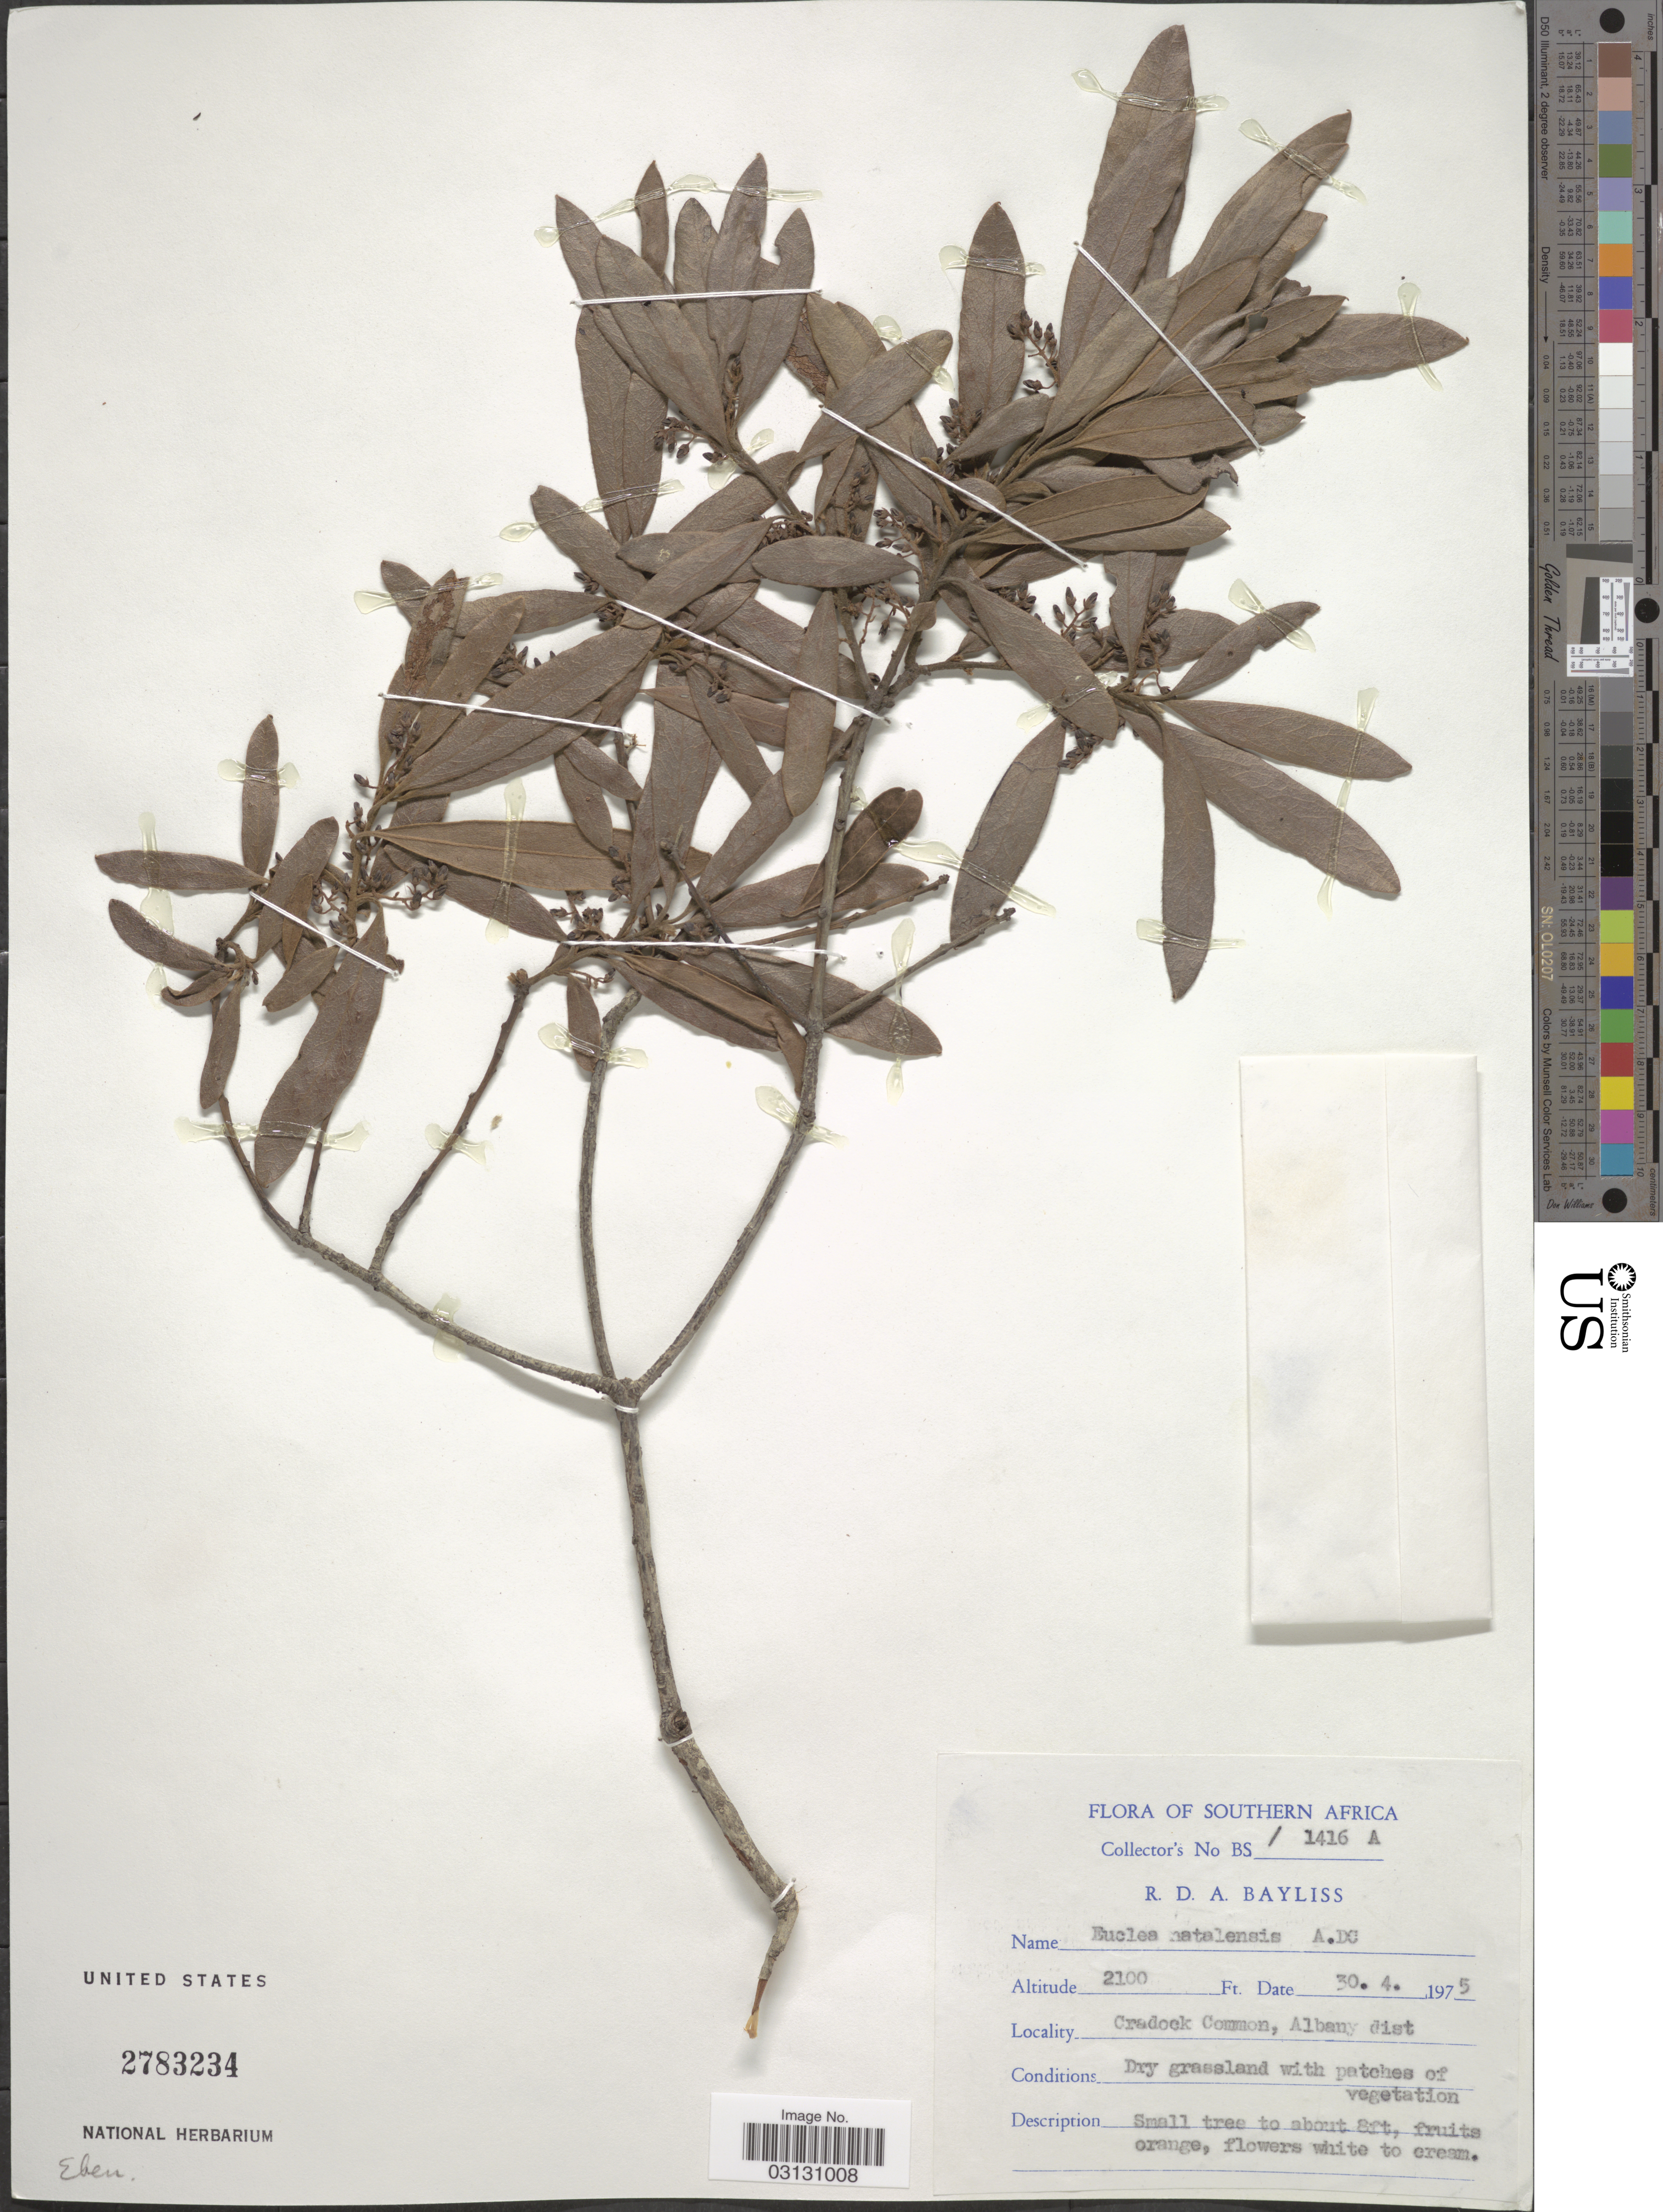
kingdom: Plantae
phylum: Tracheophyta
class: Magnoliopsida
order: Ericales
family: Ebenaceae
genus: Euclea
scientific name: Euclea natalensis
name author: A. DC.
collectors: R. Bayliss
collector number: BS1416A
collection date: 1975-04-30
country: South Africa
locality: Cradock Common, Albany dist.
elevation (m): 640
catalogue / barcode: US 2783234